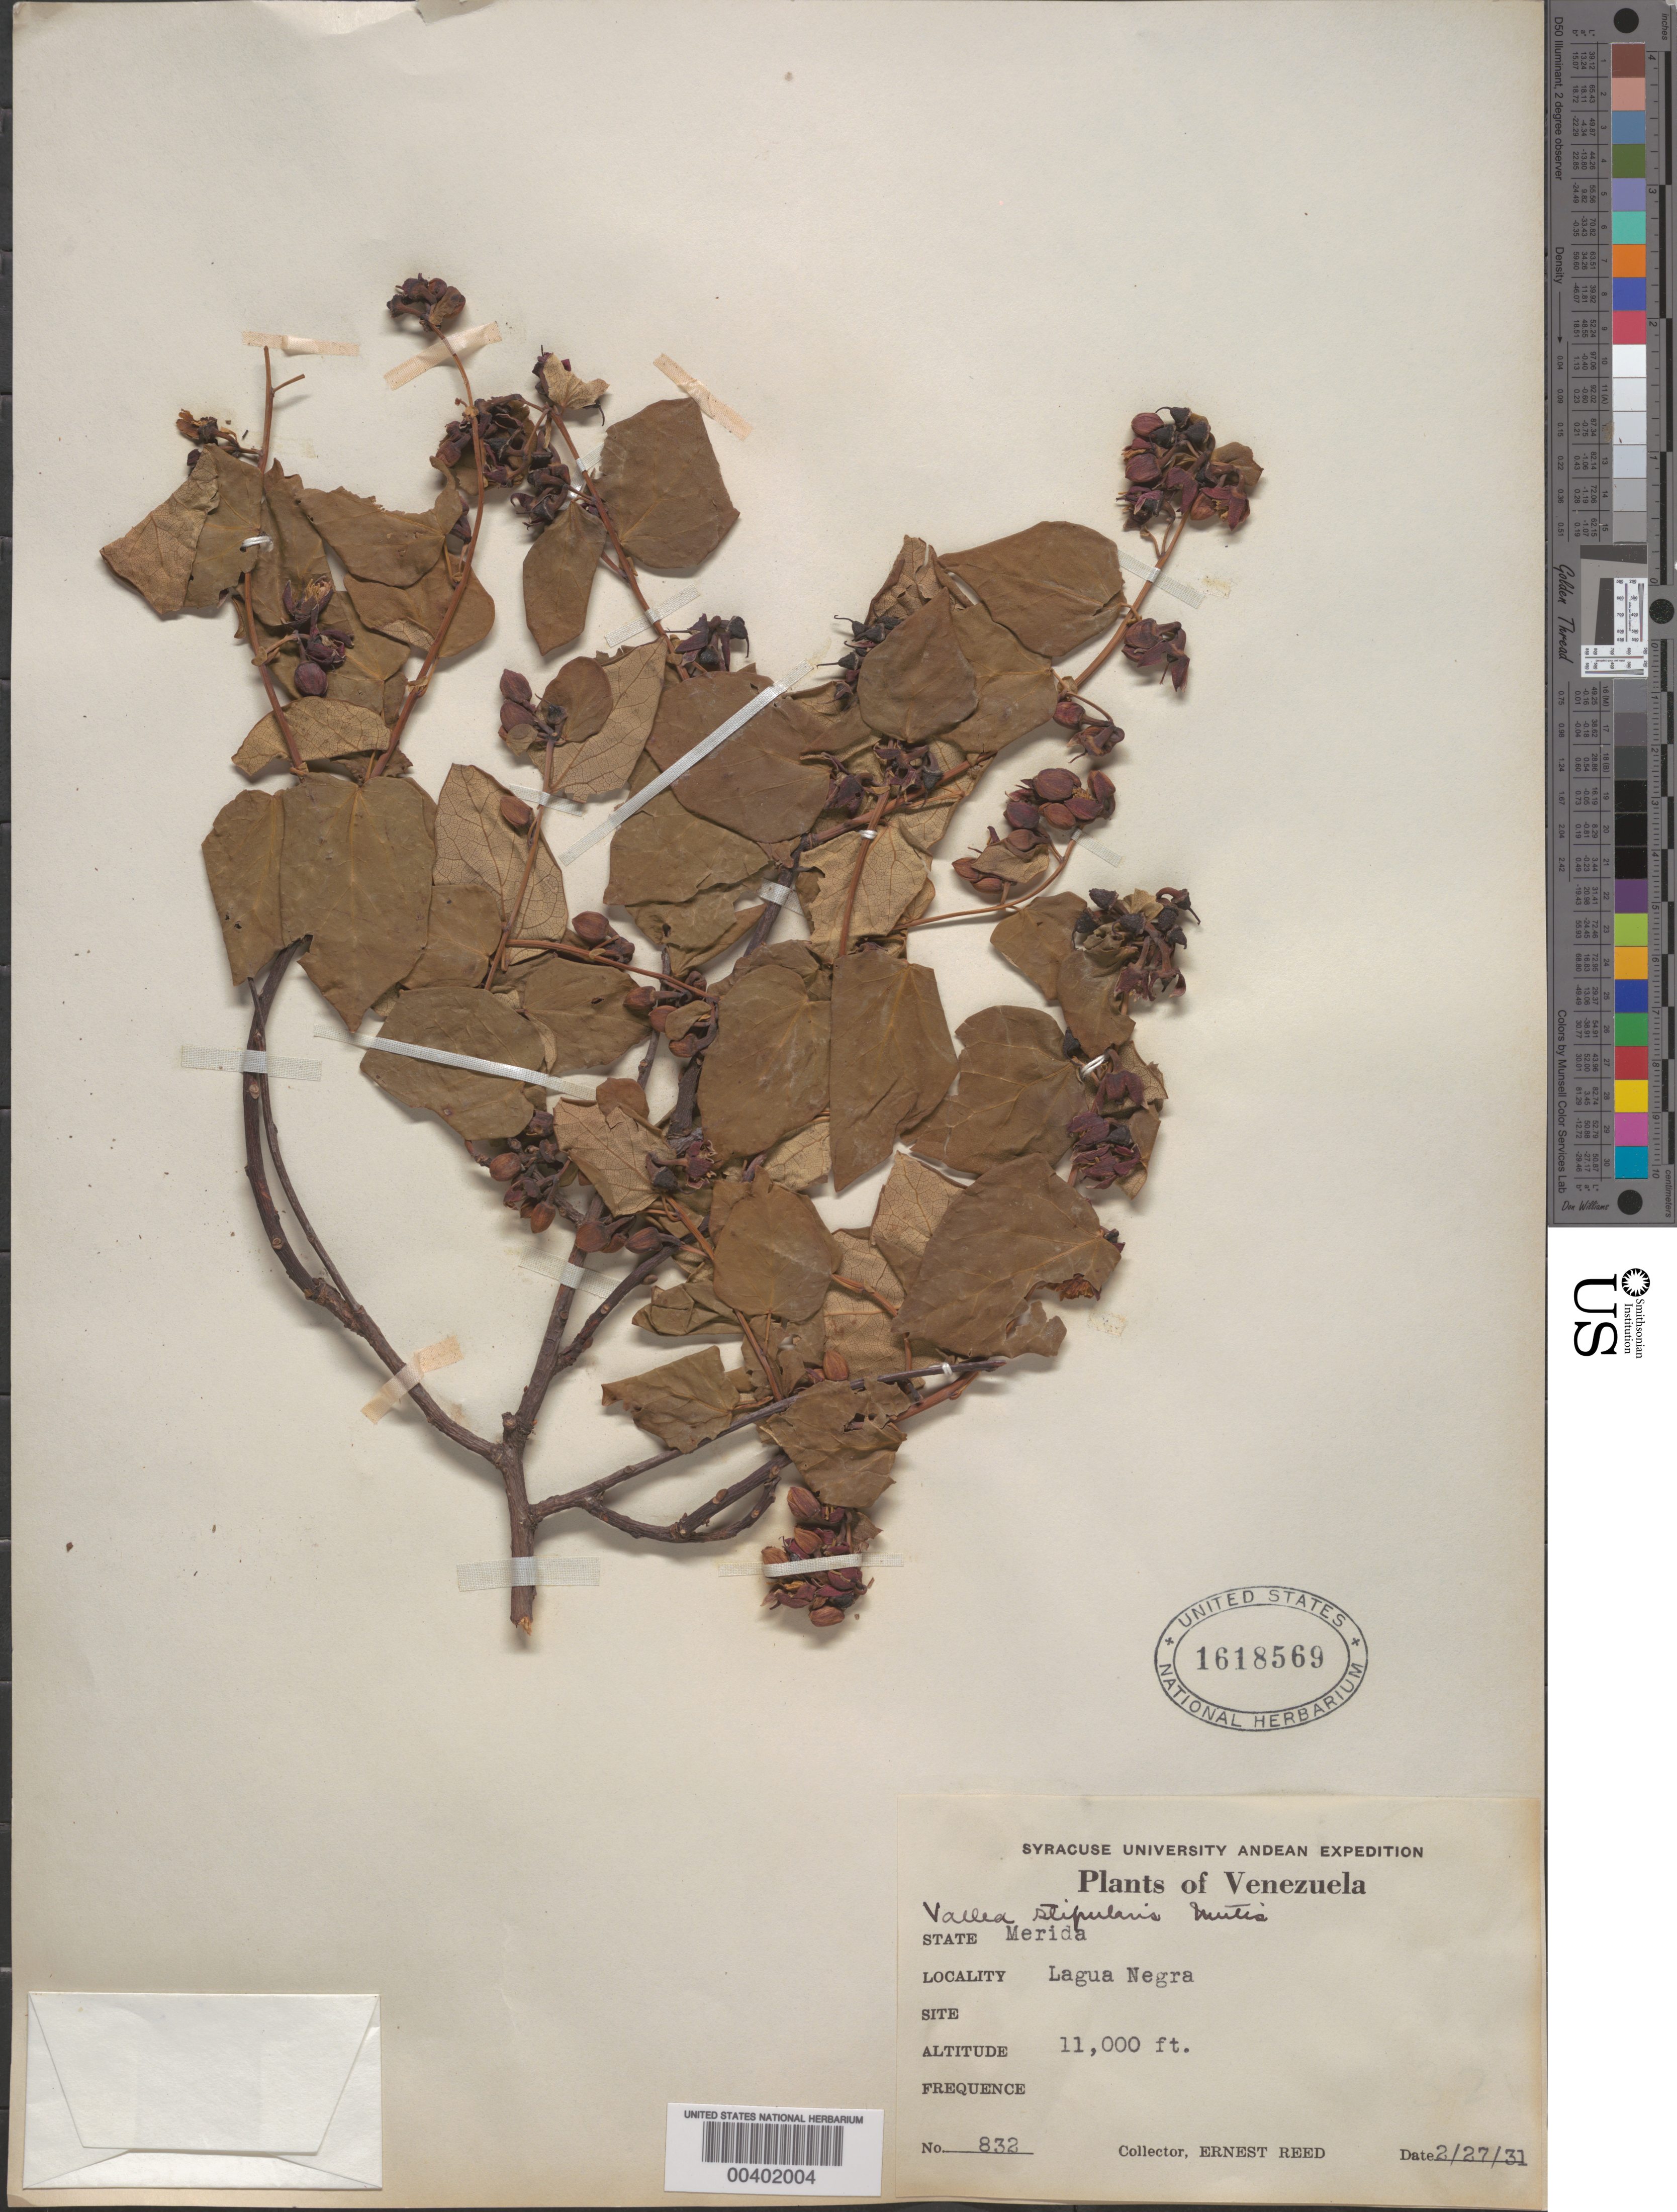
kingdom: Plantae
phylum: Tracheophyta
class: Magnoliopsida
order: Oxalidales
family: Elaeocarpaceae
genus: Vallea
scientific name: Vallea stipularis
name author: L. f.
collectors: E. Reed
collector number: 832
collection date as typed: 27 Feb 1931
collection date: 1931-02-27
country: Venezuela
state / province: Mérida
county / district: Rangel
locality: Laguna Negra Negra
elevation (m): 3353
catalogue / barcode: US 1618569